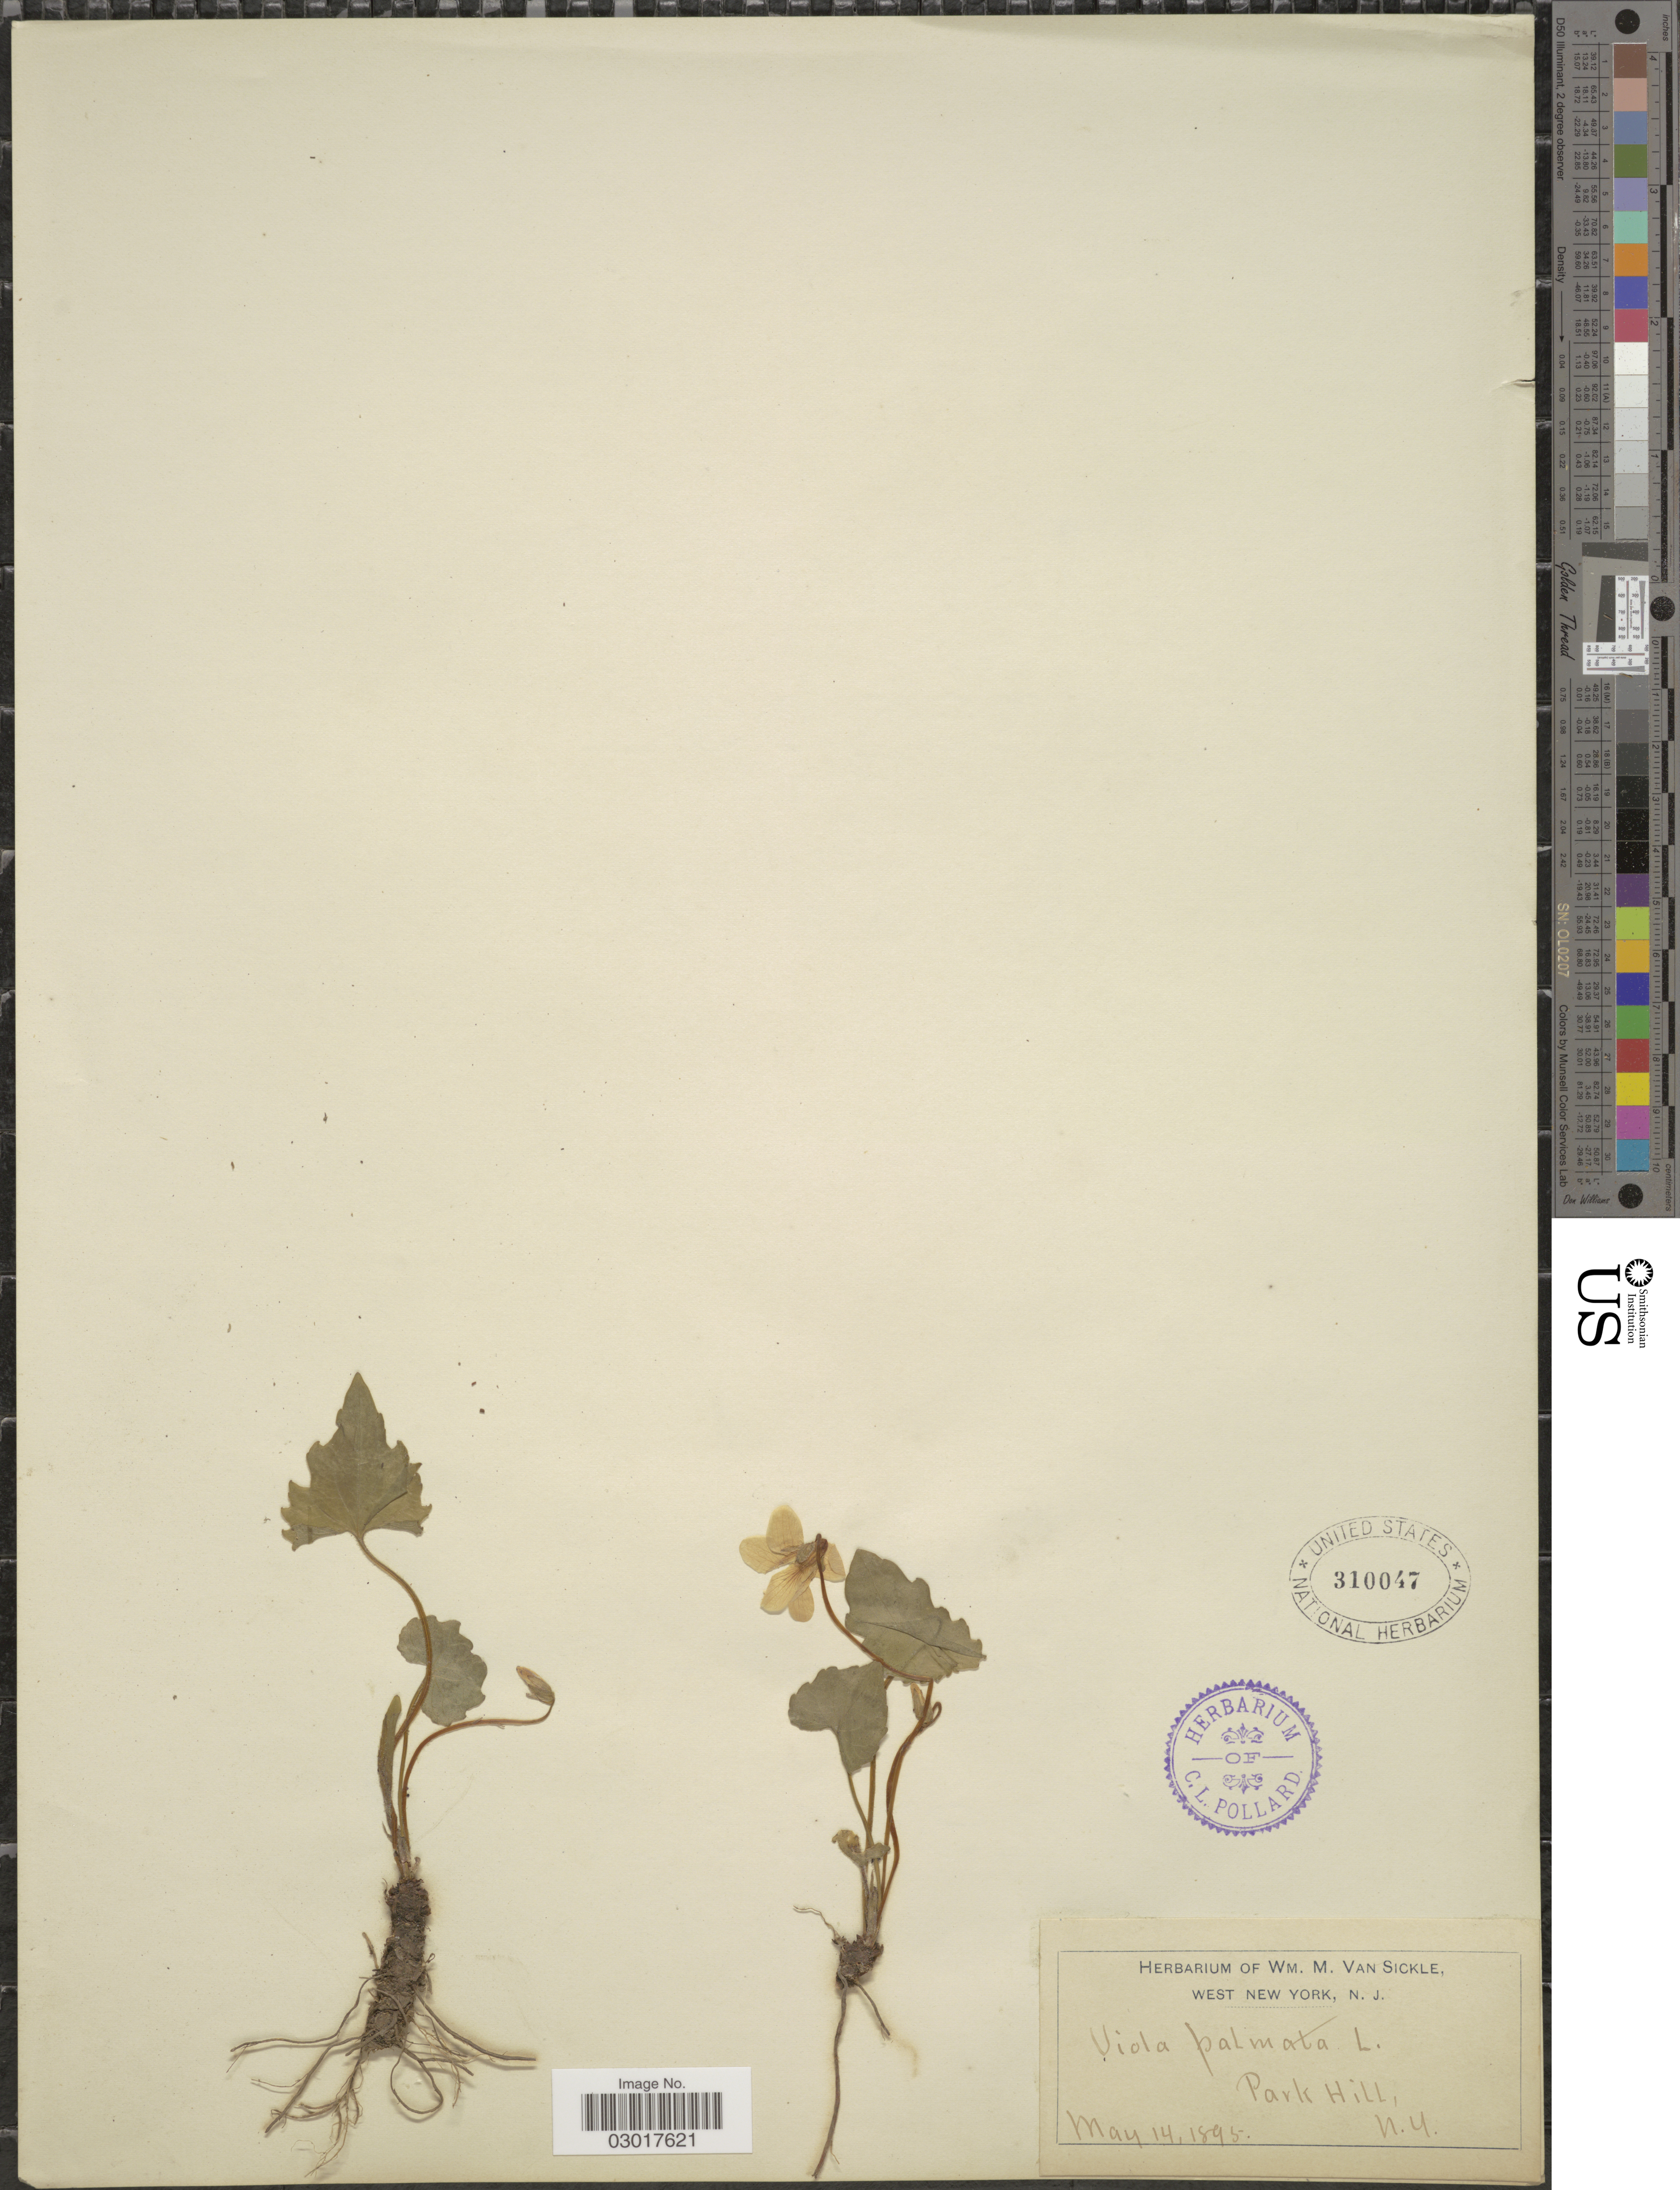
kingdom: Plantae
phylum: Tracheophyta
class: Magnoliopsida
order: Malpighiales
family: Violaceae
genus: Viola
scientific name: Viola triloba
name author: Schwein.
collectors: ex herb. Wm. M. Van Sickle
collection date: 1895-05-14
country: United States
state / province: New York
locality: Park Hill.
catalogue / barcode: US 310047